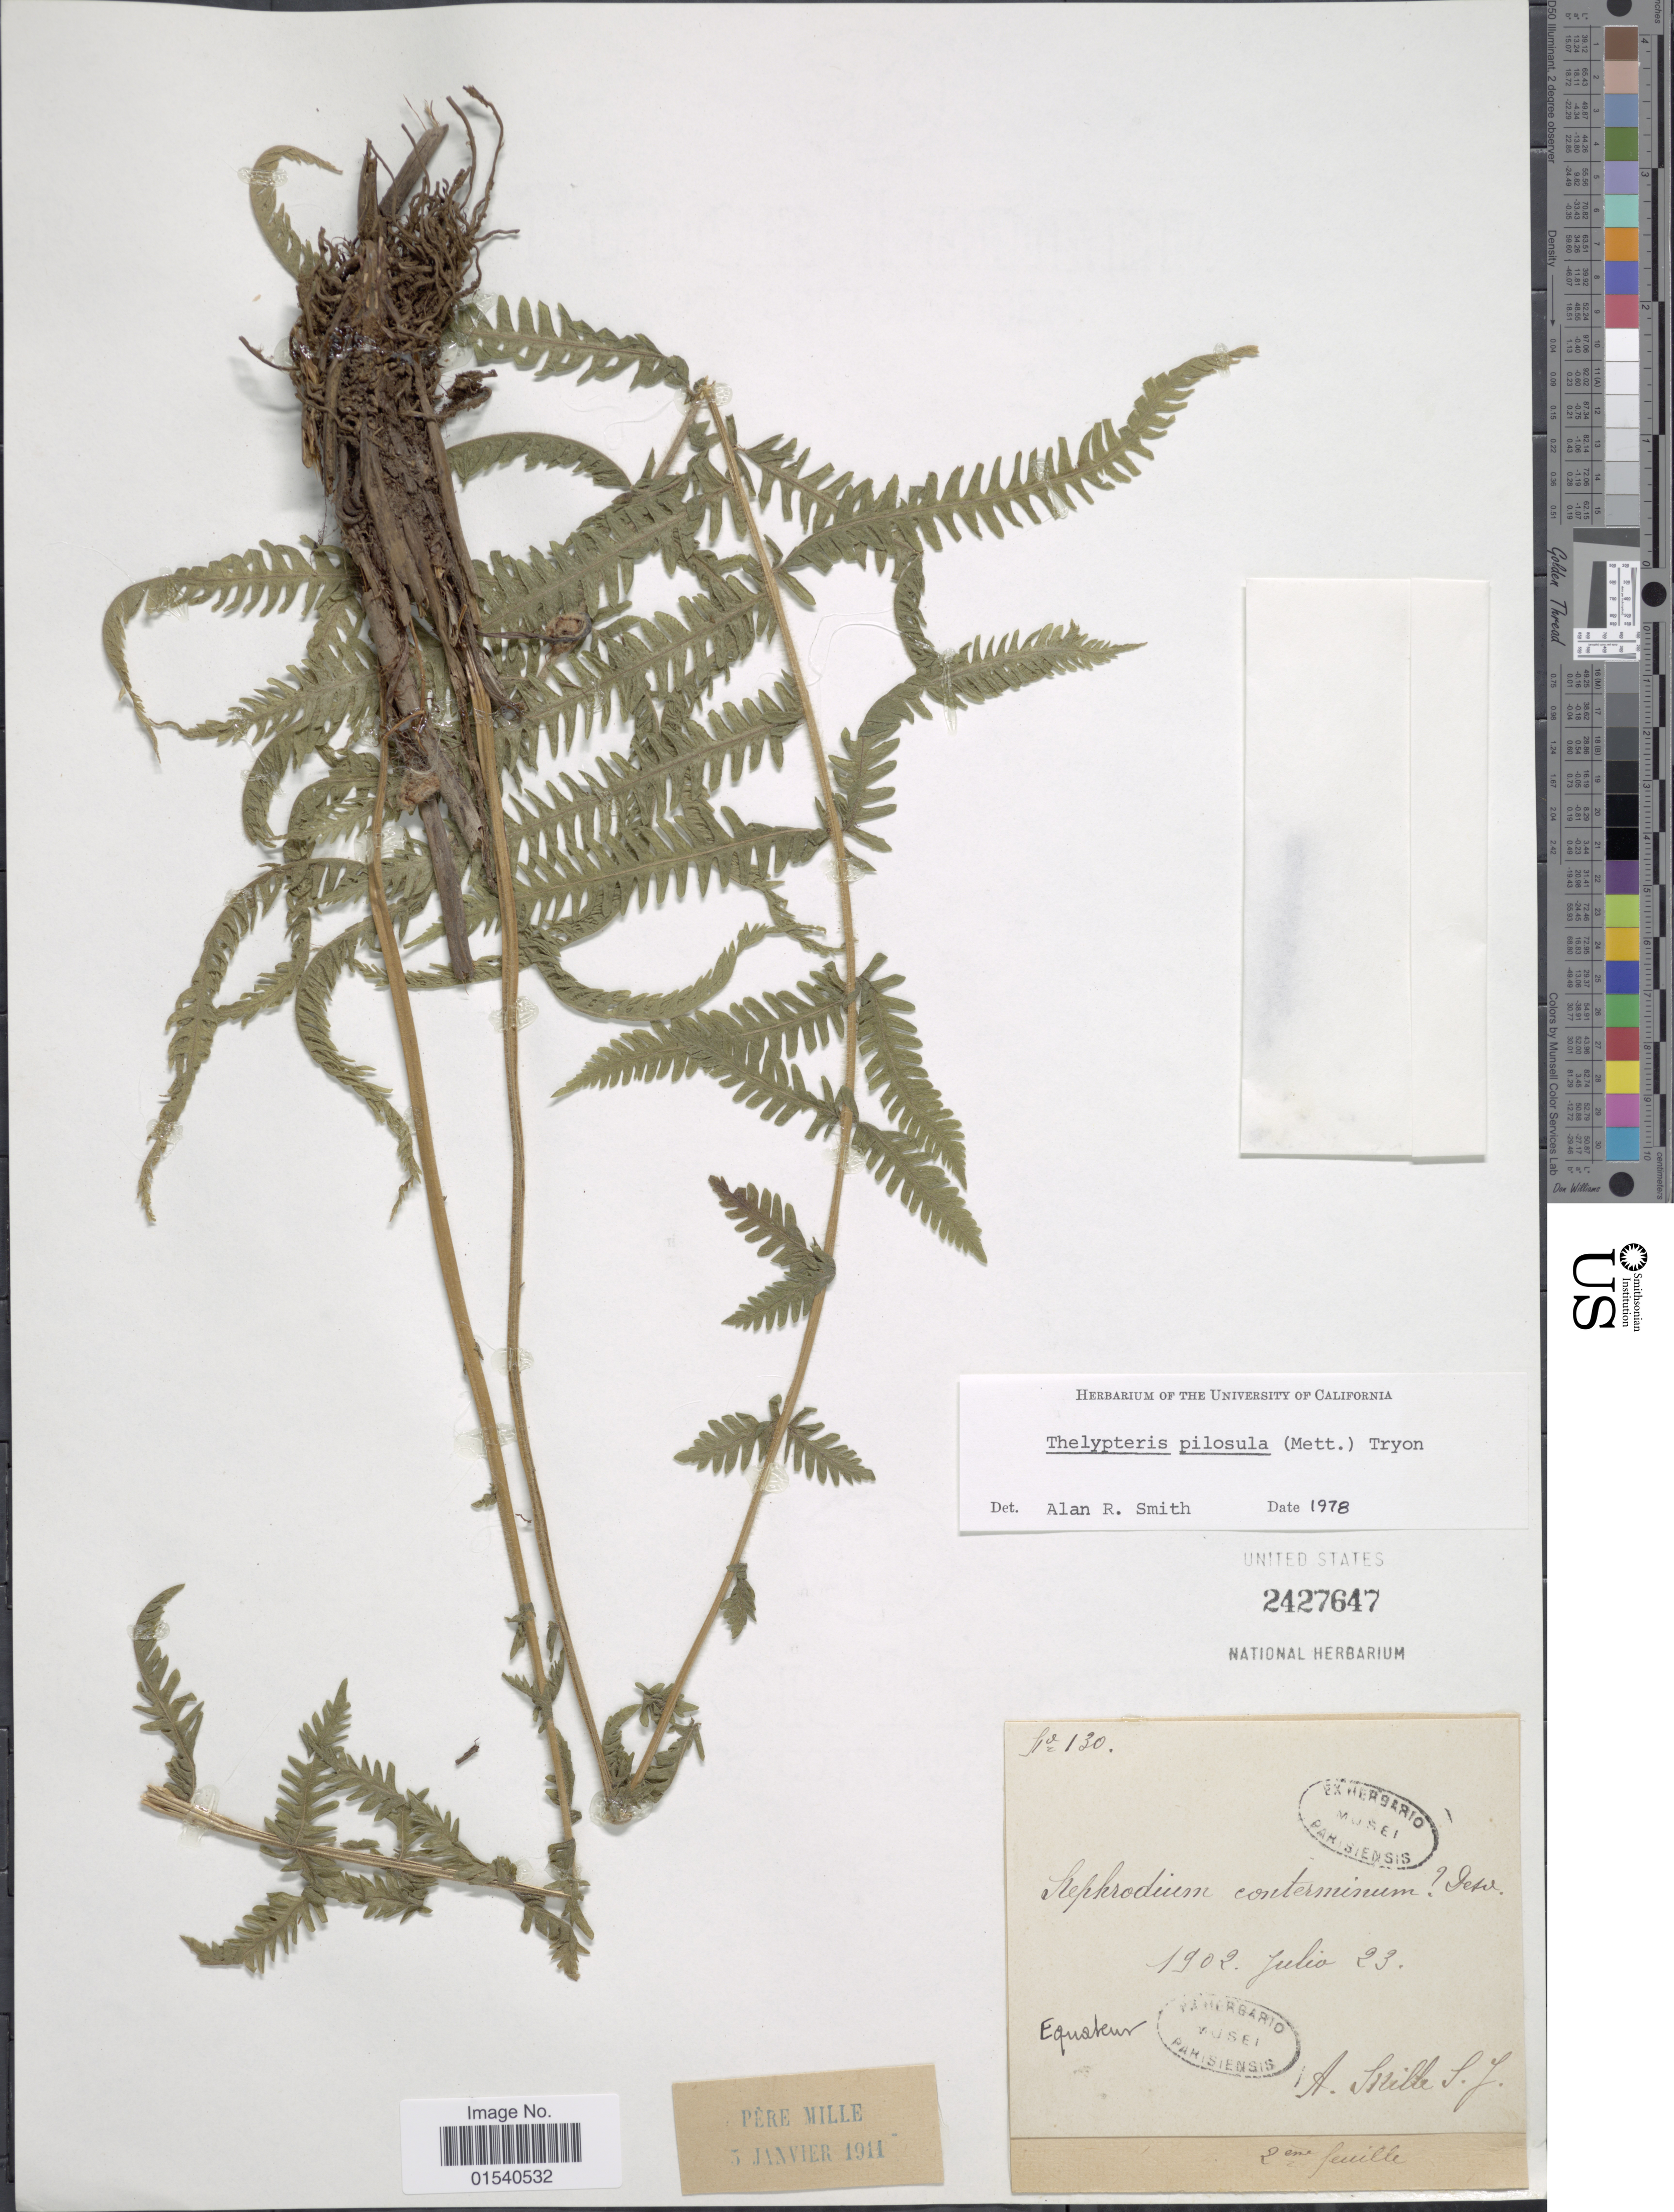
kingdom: Plantae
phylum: Tracheophyta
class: Polypodiopsida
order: Polypodiales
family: Thelypteridaceae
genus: Amauropelta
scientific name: Amauropelta pilosula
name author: (Klotzsch & H. Karst.) Á. Löve & D. Löve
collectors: A. Mille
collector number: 130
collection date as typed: Transcribed d/m/y: 23/7/23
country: Ecuador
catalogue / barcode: US 2427647